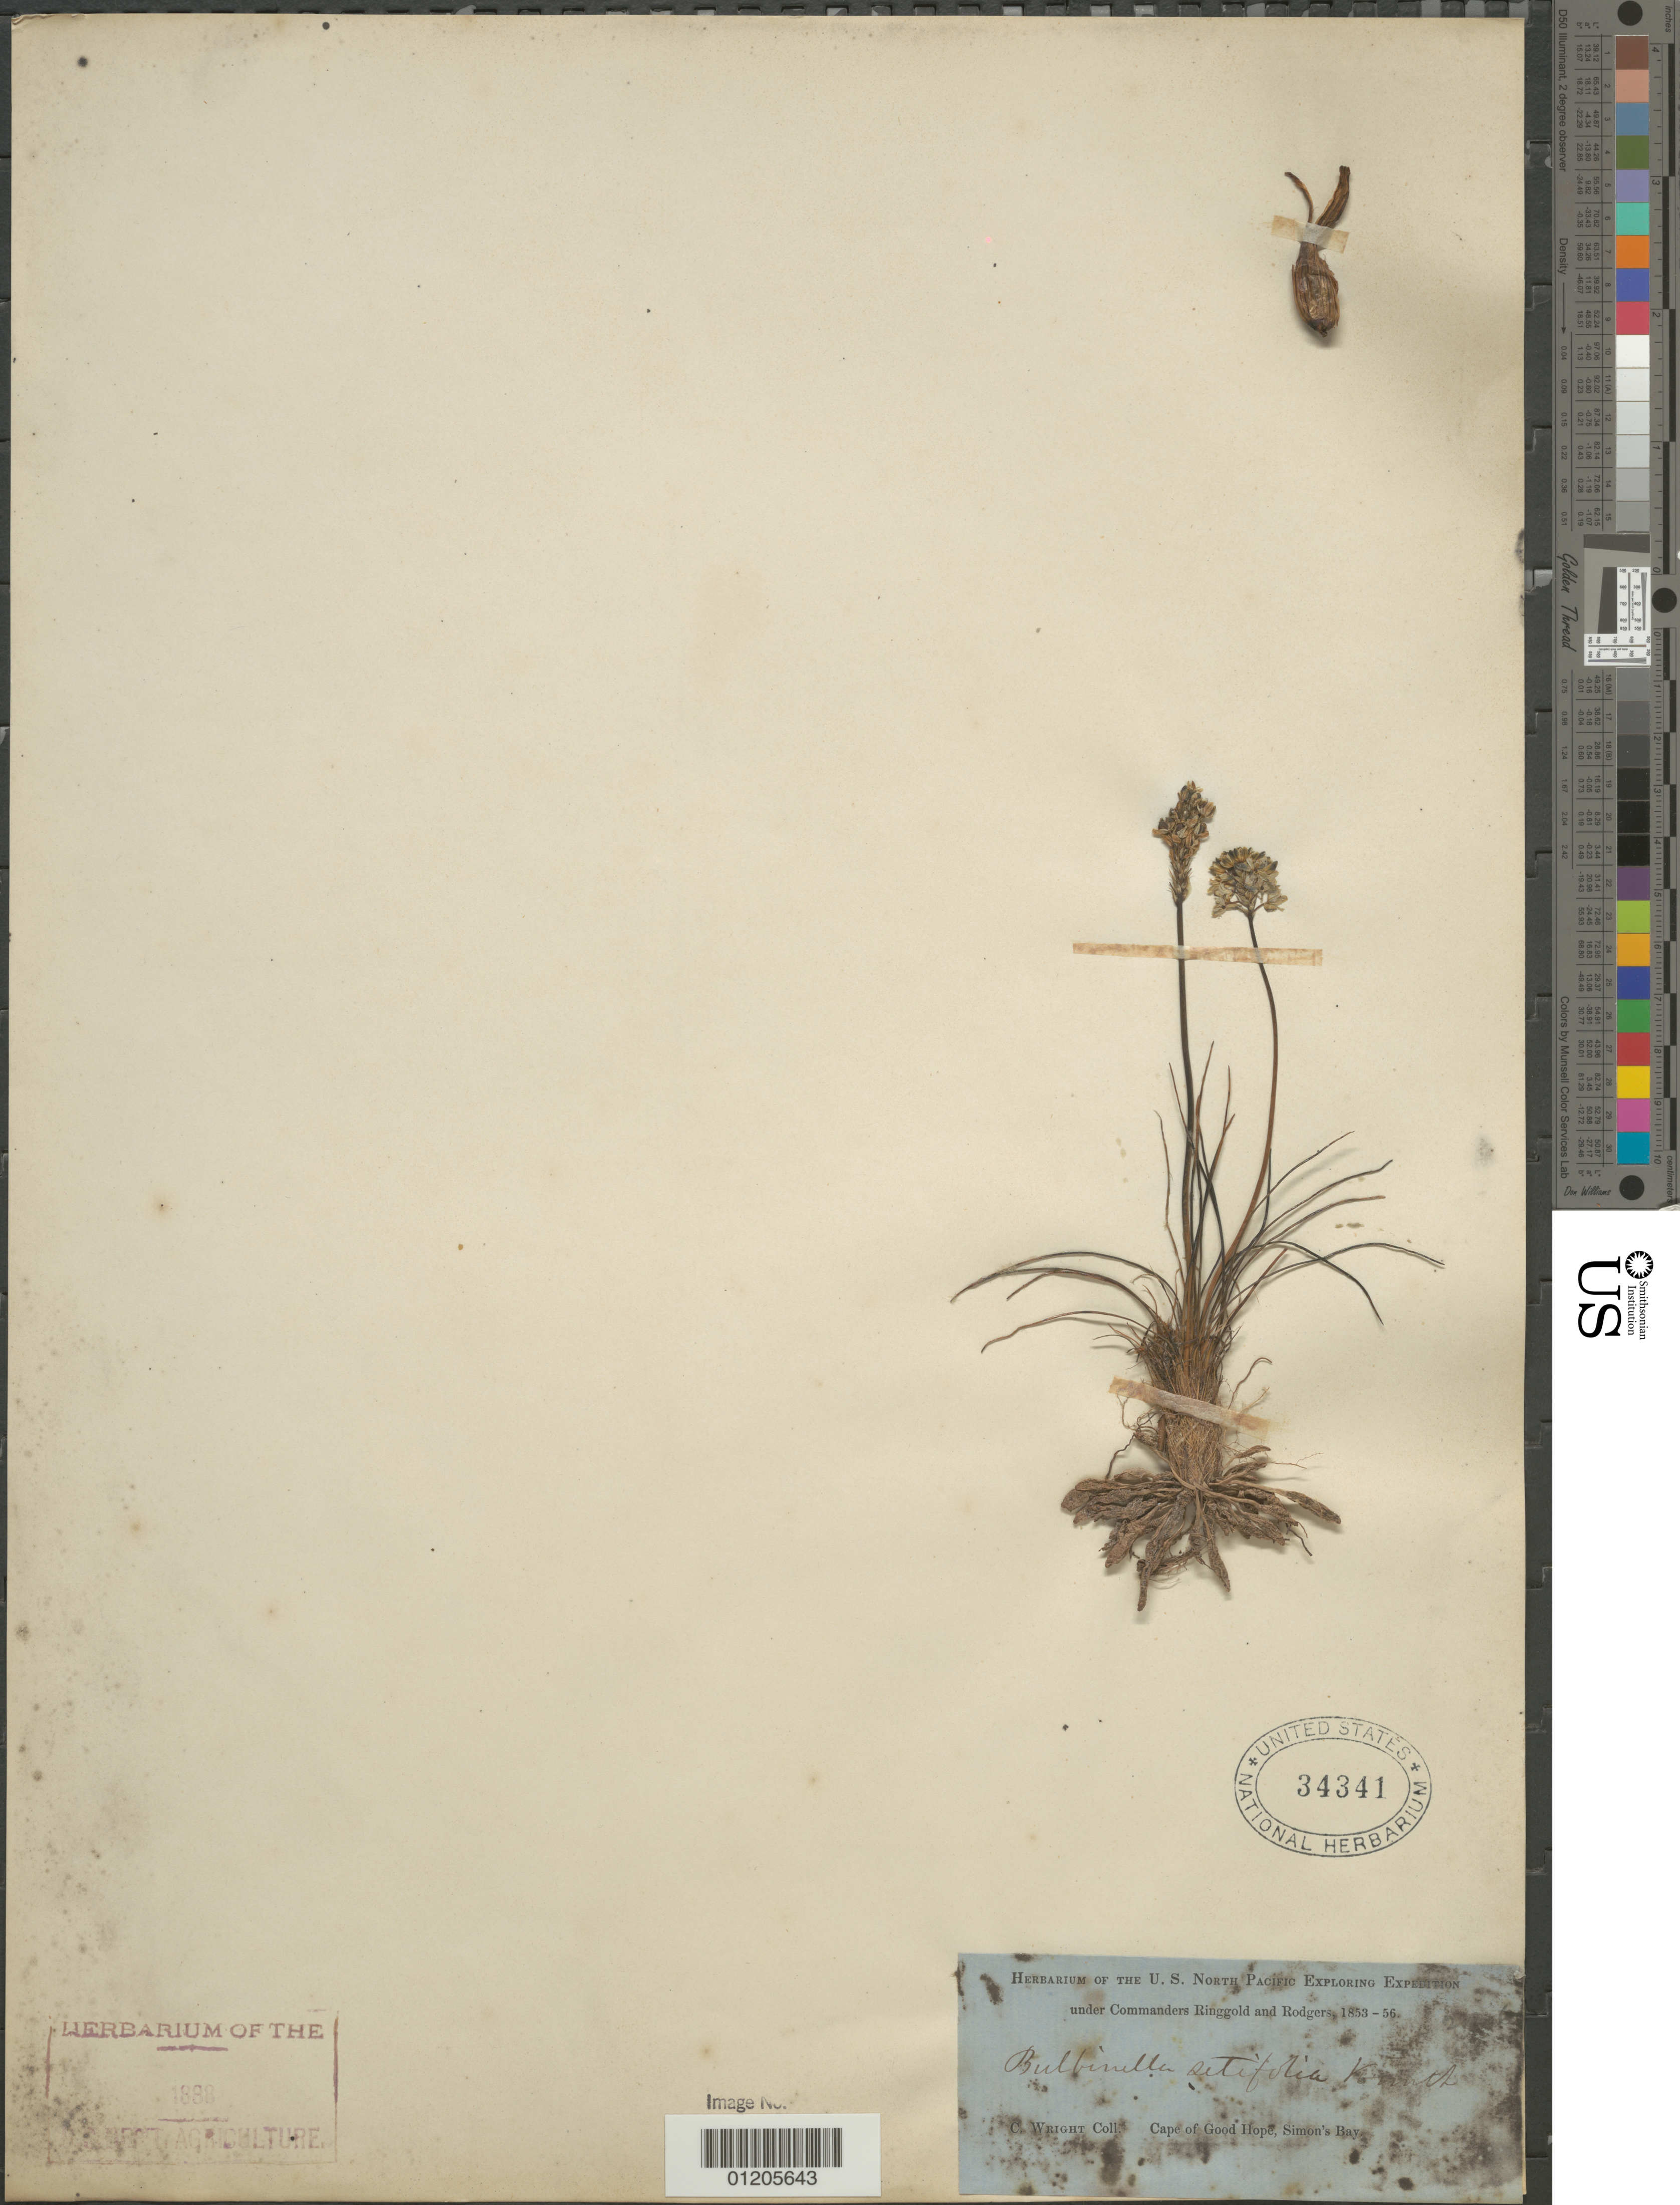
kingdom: Plantae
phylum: Tracheophyta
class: Liliopsida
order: Asparagales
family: Asphodelaceae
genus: Bulbinella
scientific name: Bulbinella setifolia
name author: Kunth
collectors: C. Wright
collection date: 1853/1856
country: South Africa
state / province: Western Cape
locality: Cape of Good Hope, Simon's Bay.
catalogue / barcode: US 34341